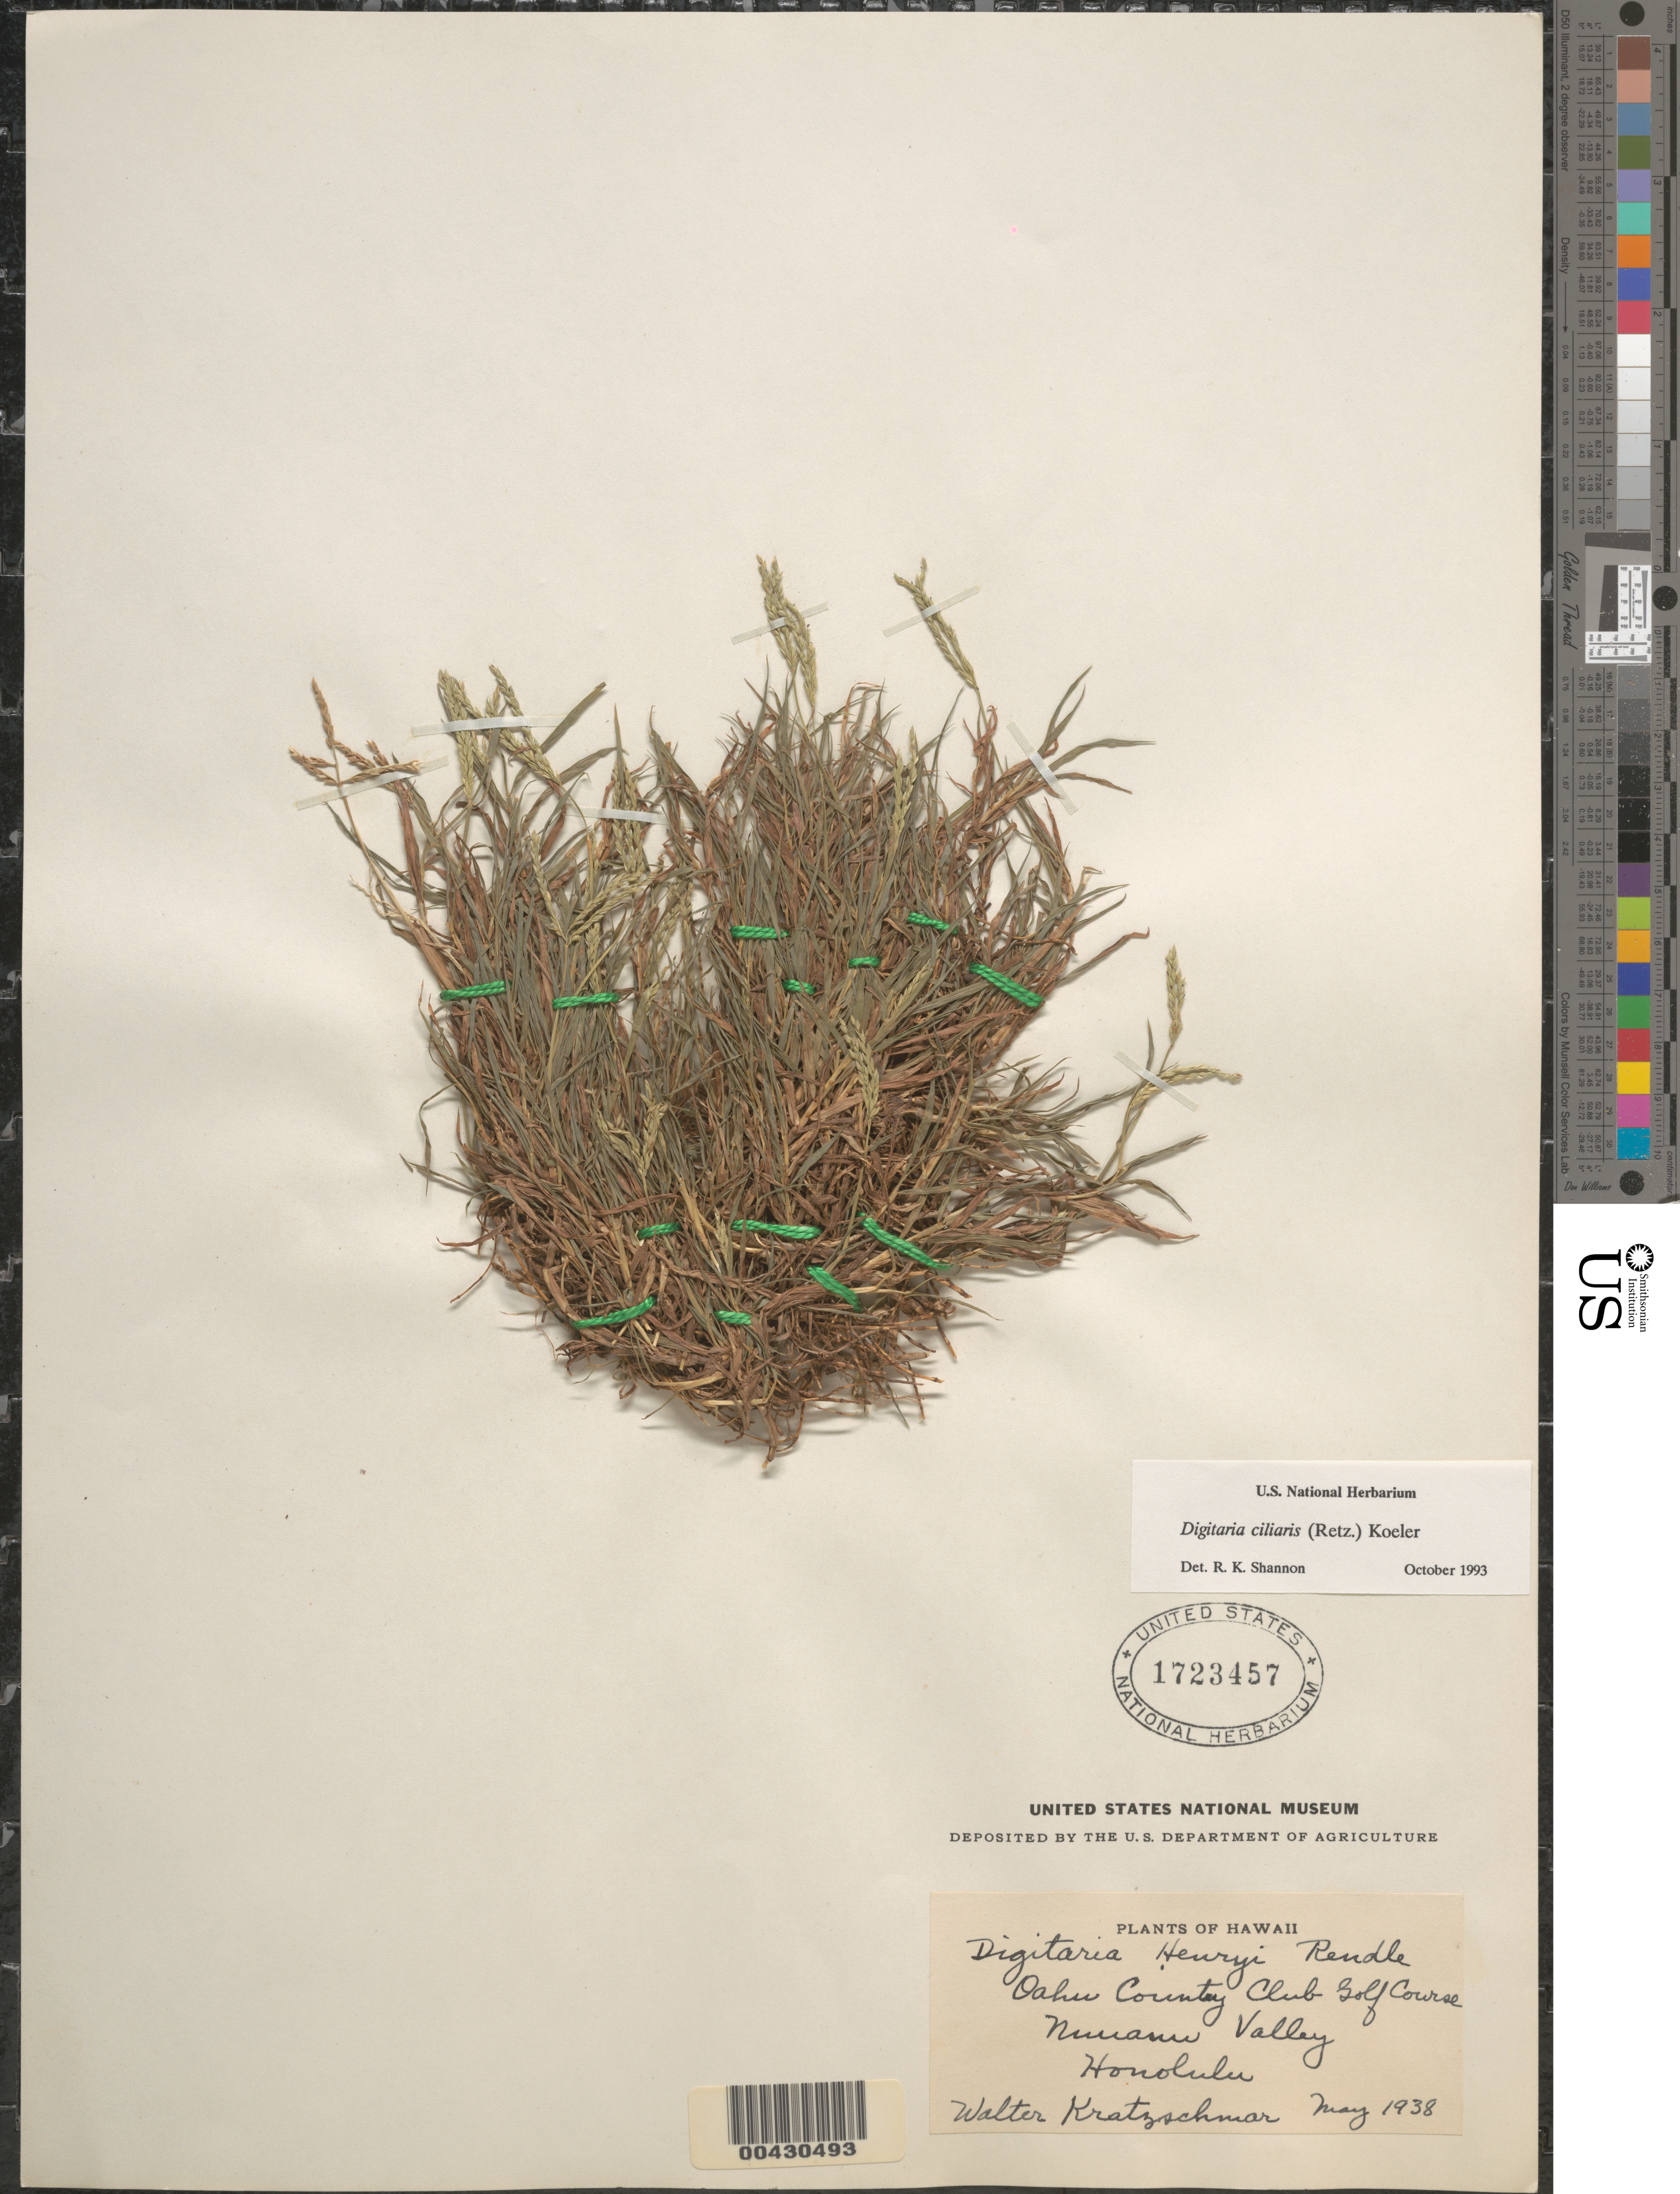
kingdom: Plantae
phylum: Tracheophyta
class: Liliopsida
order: Poales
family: Poaceae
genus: Digitaria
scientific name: Digitaria ciliaris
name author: (Retz.) Koeler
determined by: Shannon, R. K., (UNITED STATES)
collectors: W. Kratzschmar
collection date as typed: May 1938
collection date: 1938-05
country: United States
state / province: Hawaii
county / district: Honolulu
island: Oahu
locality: Oahu Country Club Golf Course, Nuuanu Valley, Honolulu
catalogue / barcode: US 1723457